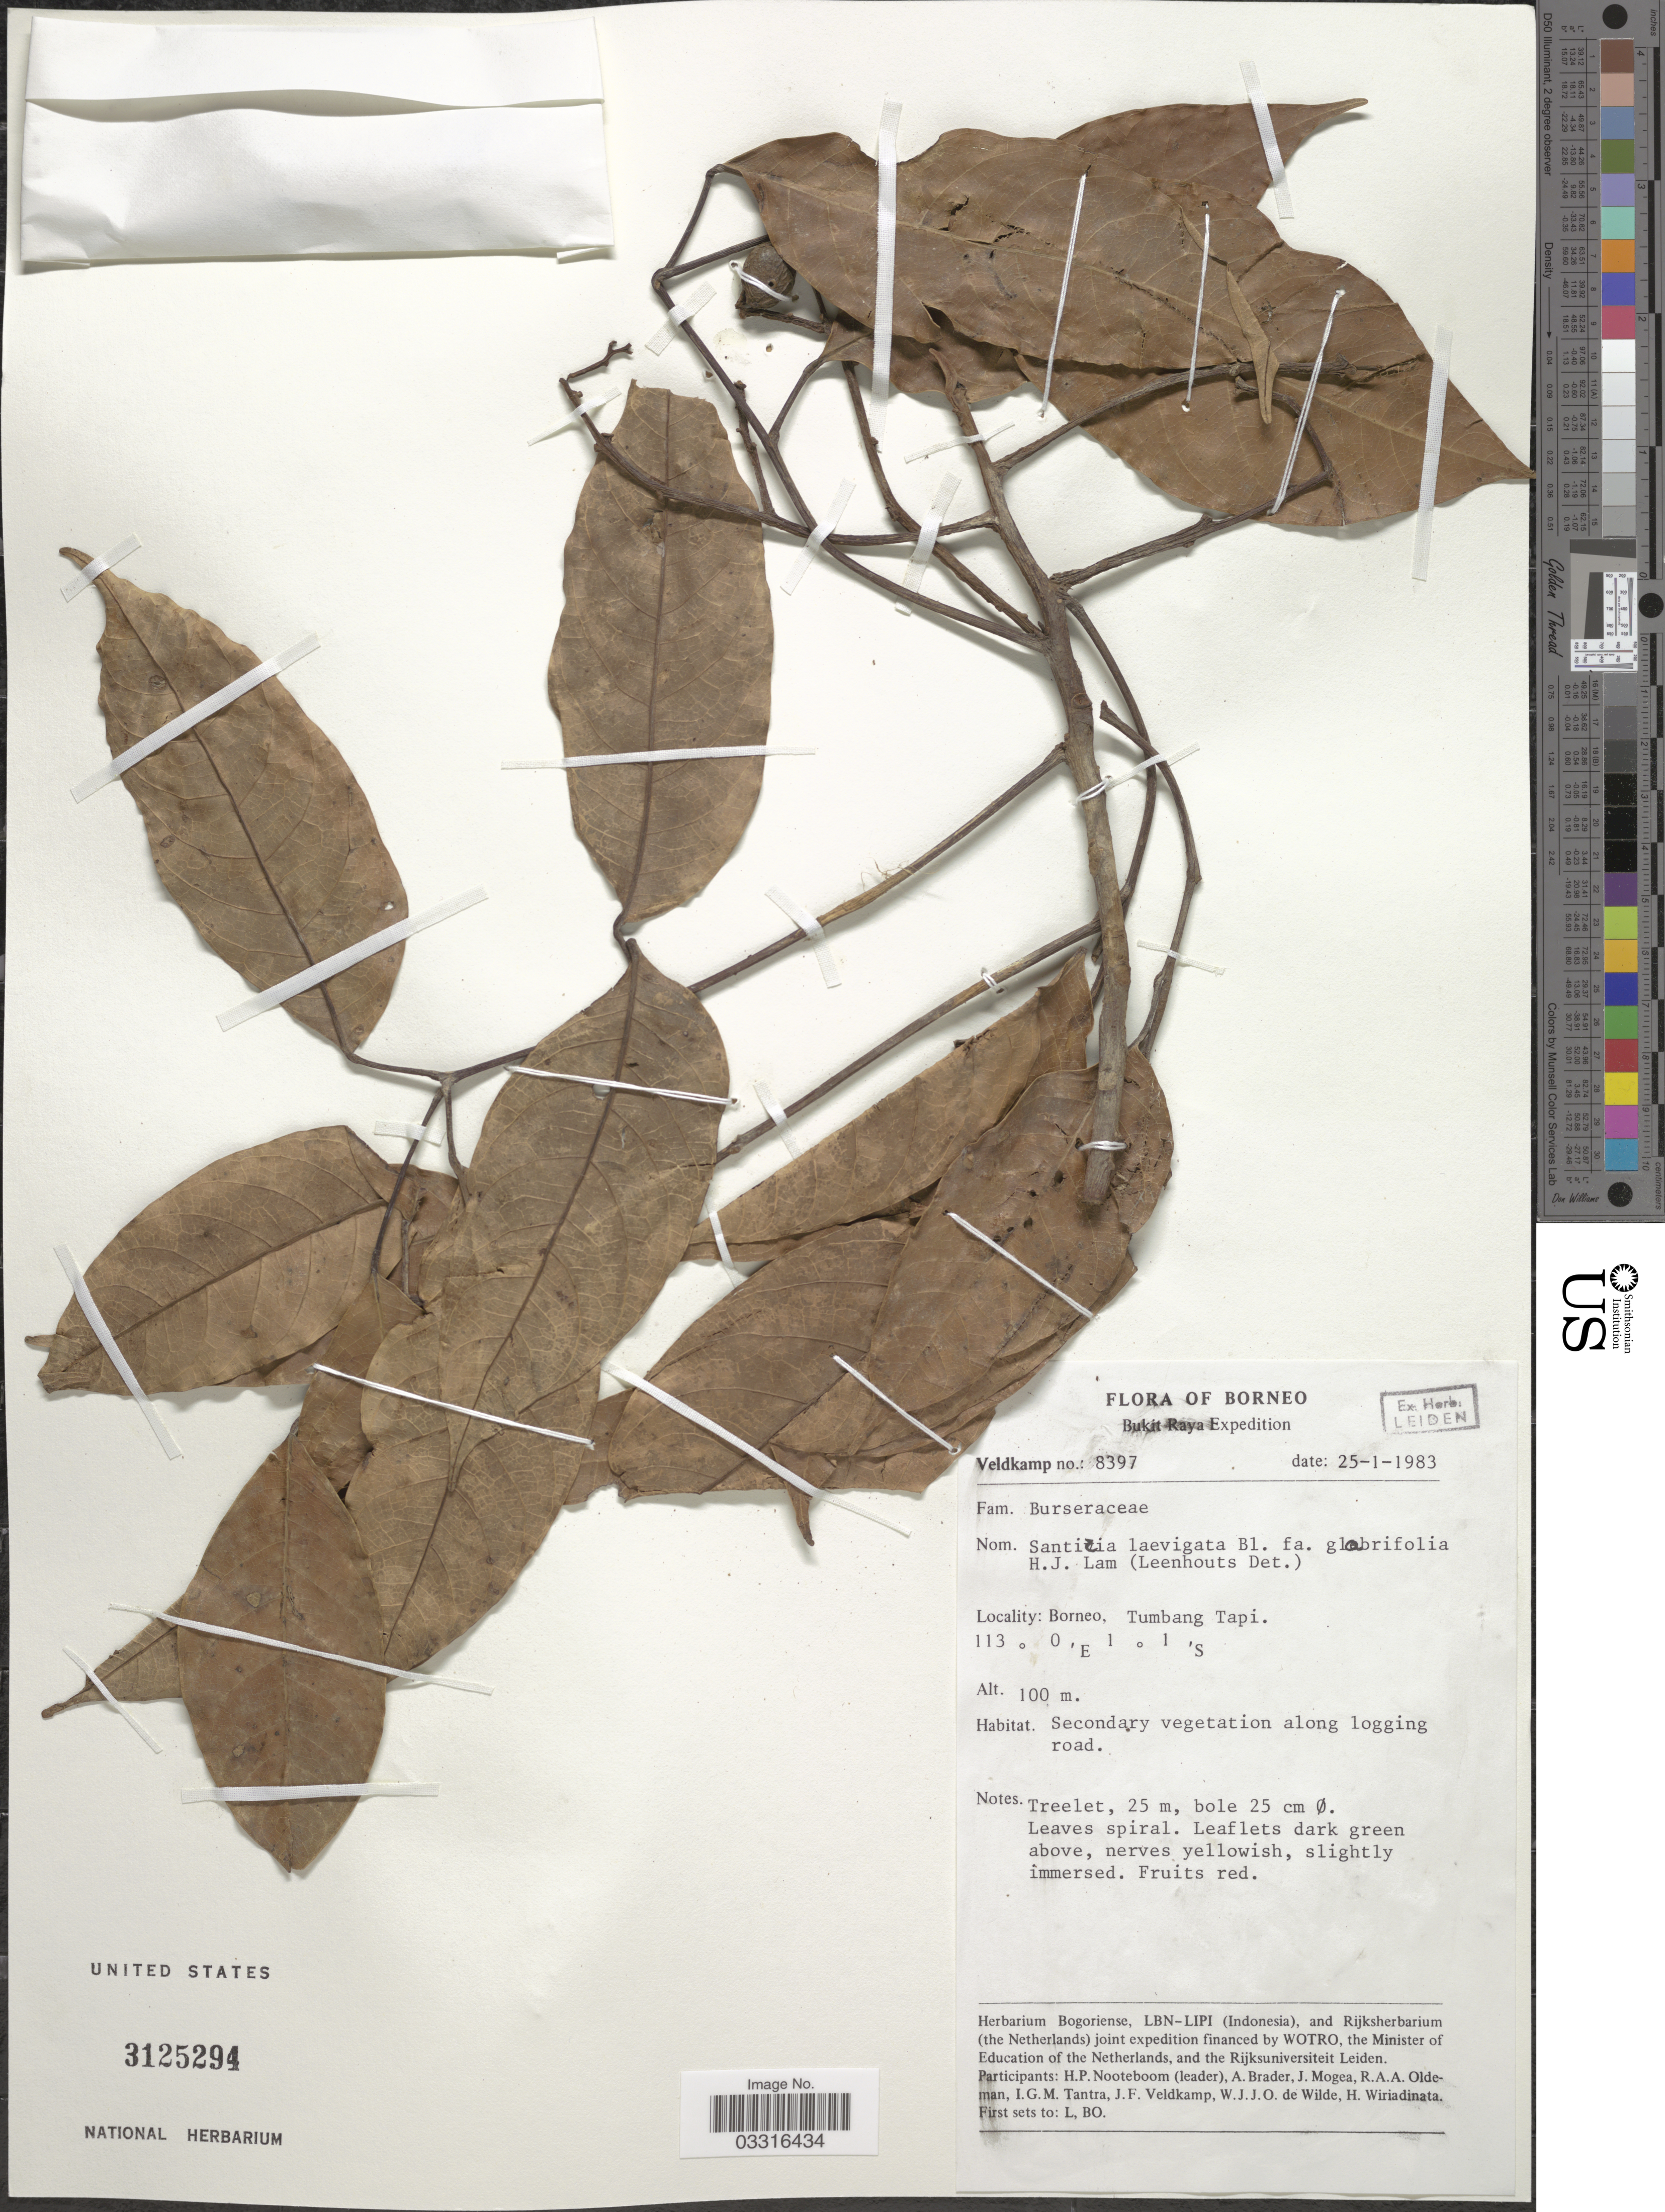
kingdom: Plantae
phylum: Tracheophyta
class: Magnoliopsida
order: Sapindales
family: Burseraceae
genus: Santiria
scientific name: Santiria laevigata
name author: Blume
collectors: J. F. Veldkamp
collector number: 8397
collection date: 1983-01-25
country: Indonesia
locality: Borneo, Tumbang Tapi.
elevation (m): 100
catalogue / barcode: US 3125294